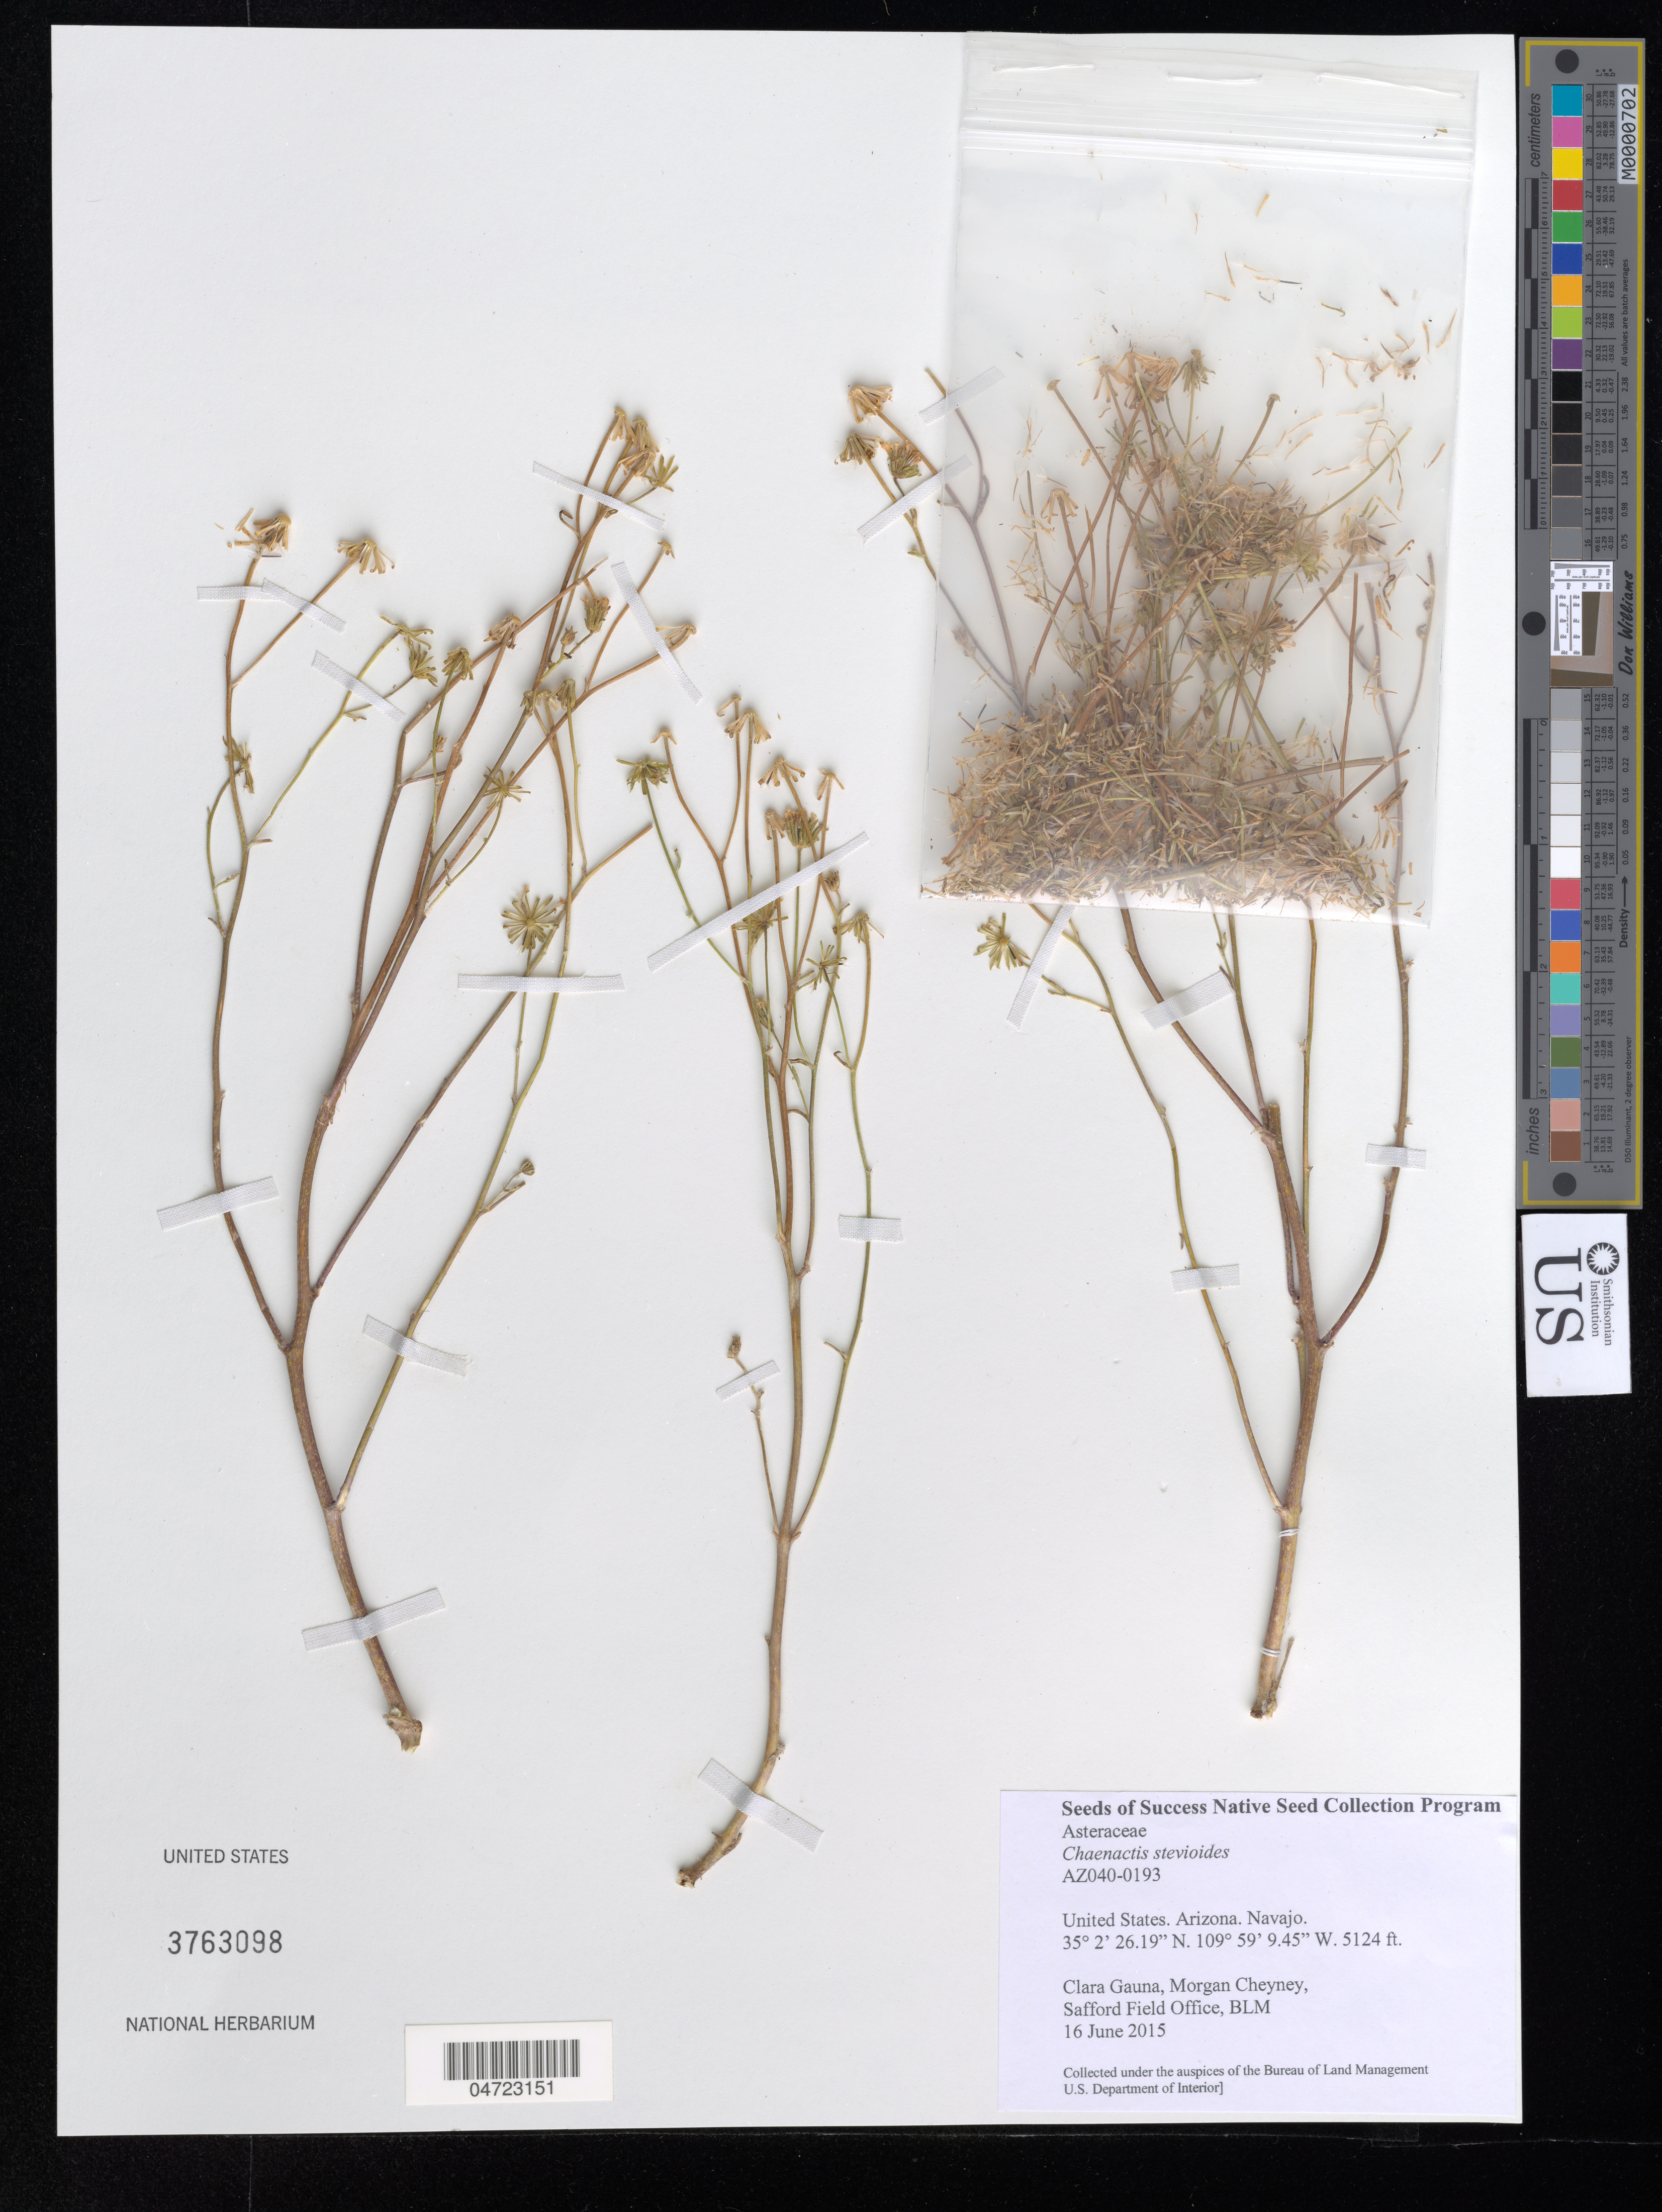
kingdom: Plantae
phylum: Tracheophyta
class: Magnoliopsida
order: Asterales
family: Asteraceae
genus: Chaenactis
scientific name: Chaenactis stevioides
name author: Hook. & Arn.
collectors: C. Gauna & M. Cheyney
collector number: AZ040-0193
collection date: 2015-06-16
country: United States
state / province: Arizona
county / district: Navajo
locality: Navajo.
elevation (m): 1562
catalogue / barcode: US 3763098